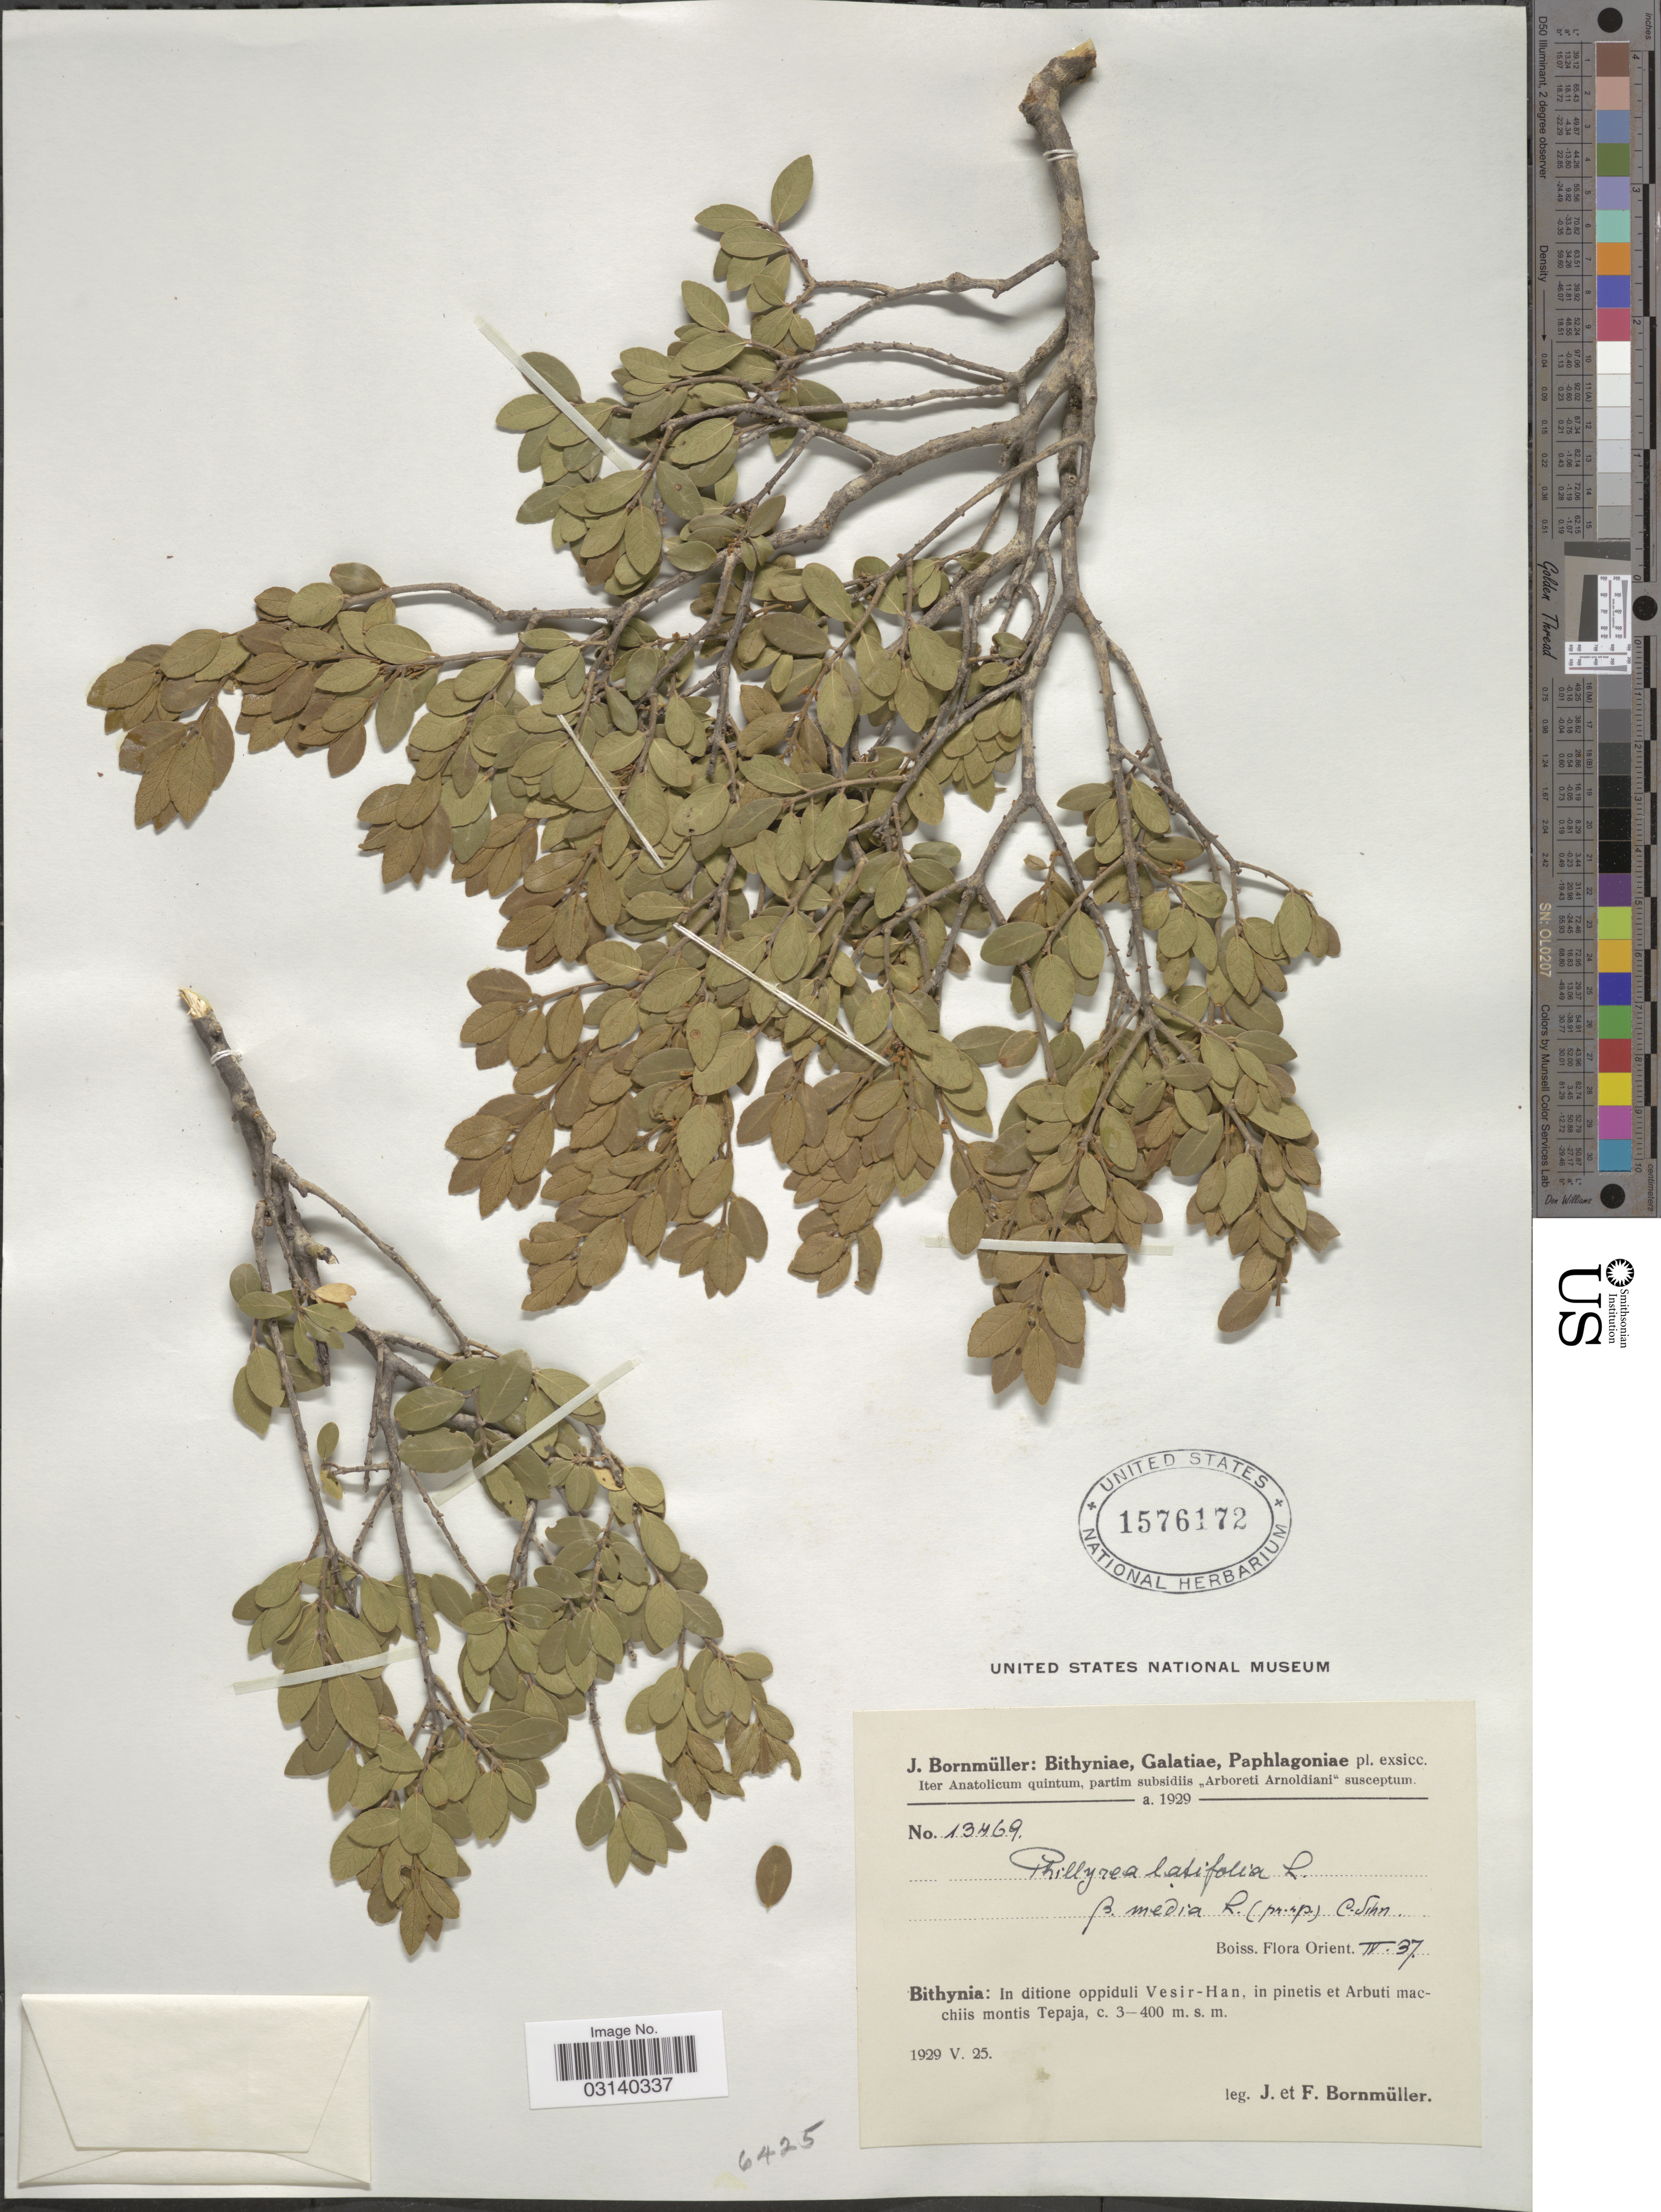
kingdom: Plantae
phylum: Tracheophyta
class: Magnoliopsida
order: Lamiales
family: Oleaceae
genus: Phillyrea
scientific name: Phillyrea latifolia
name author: L.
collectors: J. Bornmüller & F. Bornmüller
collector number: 13469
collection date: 1929-05-25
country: Turkey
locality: Bithynia: In ditione oppiduli Vesir-Han, in pinetis et Arbuti macchiis montis Tepaja.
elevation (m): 300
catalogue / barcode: US 1576172